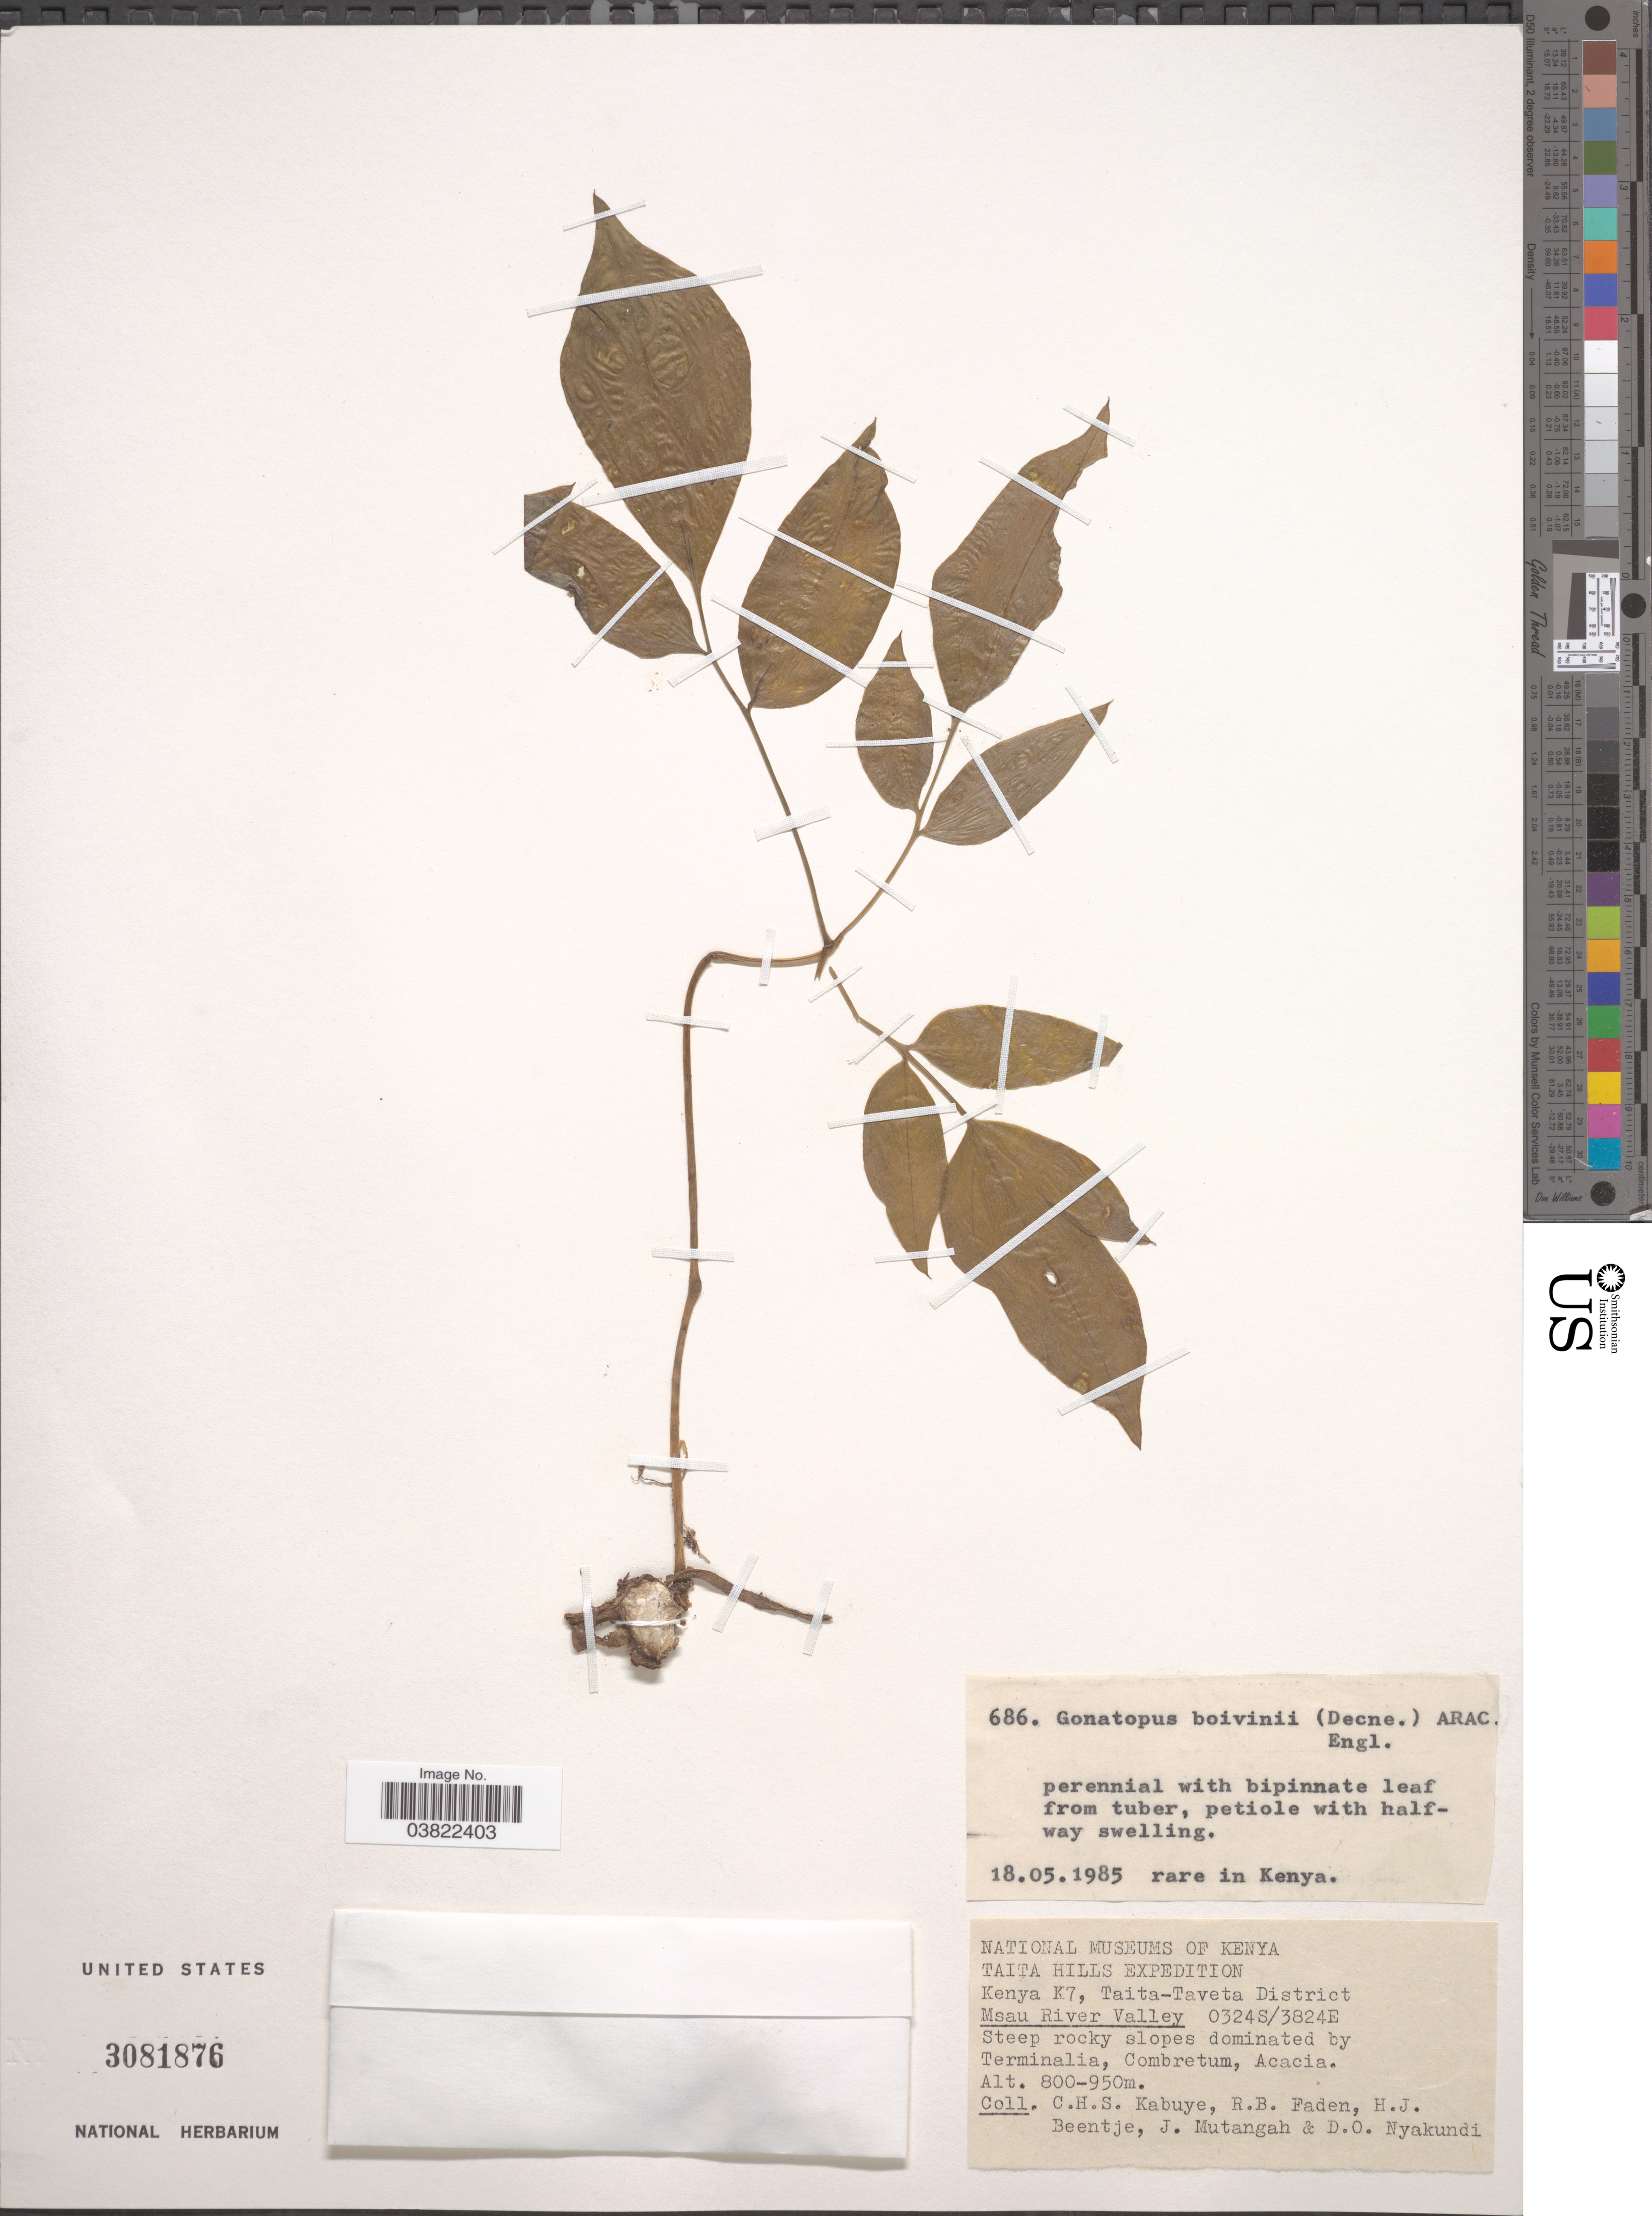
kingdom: Plantae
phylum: Tracheophyta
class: Liliopsida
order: Alismatales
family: Araceae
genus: Gonatopus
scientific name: Gonatopus boivinii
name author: (Decne.) Engl.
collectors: C. Kabuye, R. B. Faden, H. J. Beentje, J. Mutangah & D. Nyakundi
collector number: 686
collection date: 1985-05-18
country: Kenya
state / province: Taita Taveta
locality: Kenya K7, Taita-Taveta District. Msau River Valley.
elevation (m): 800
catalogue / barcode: US 3081876